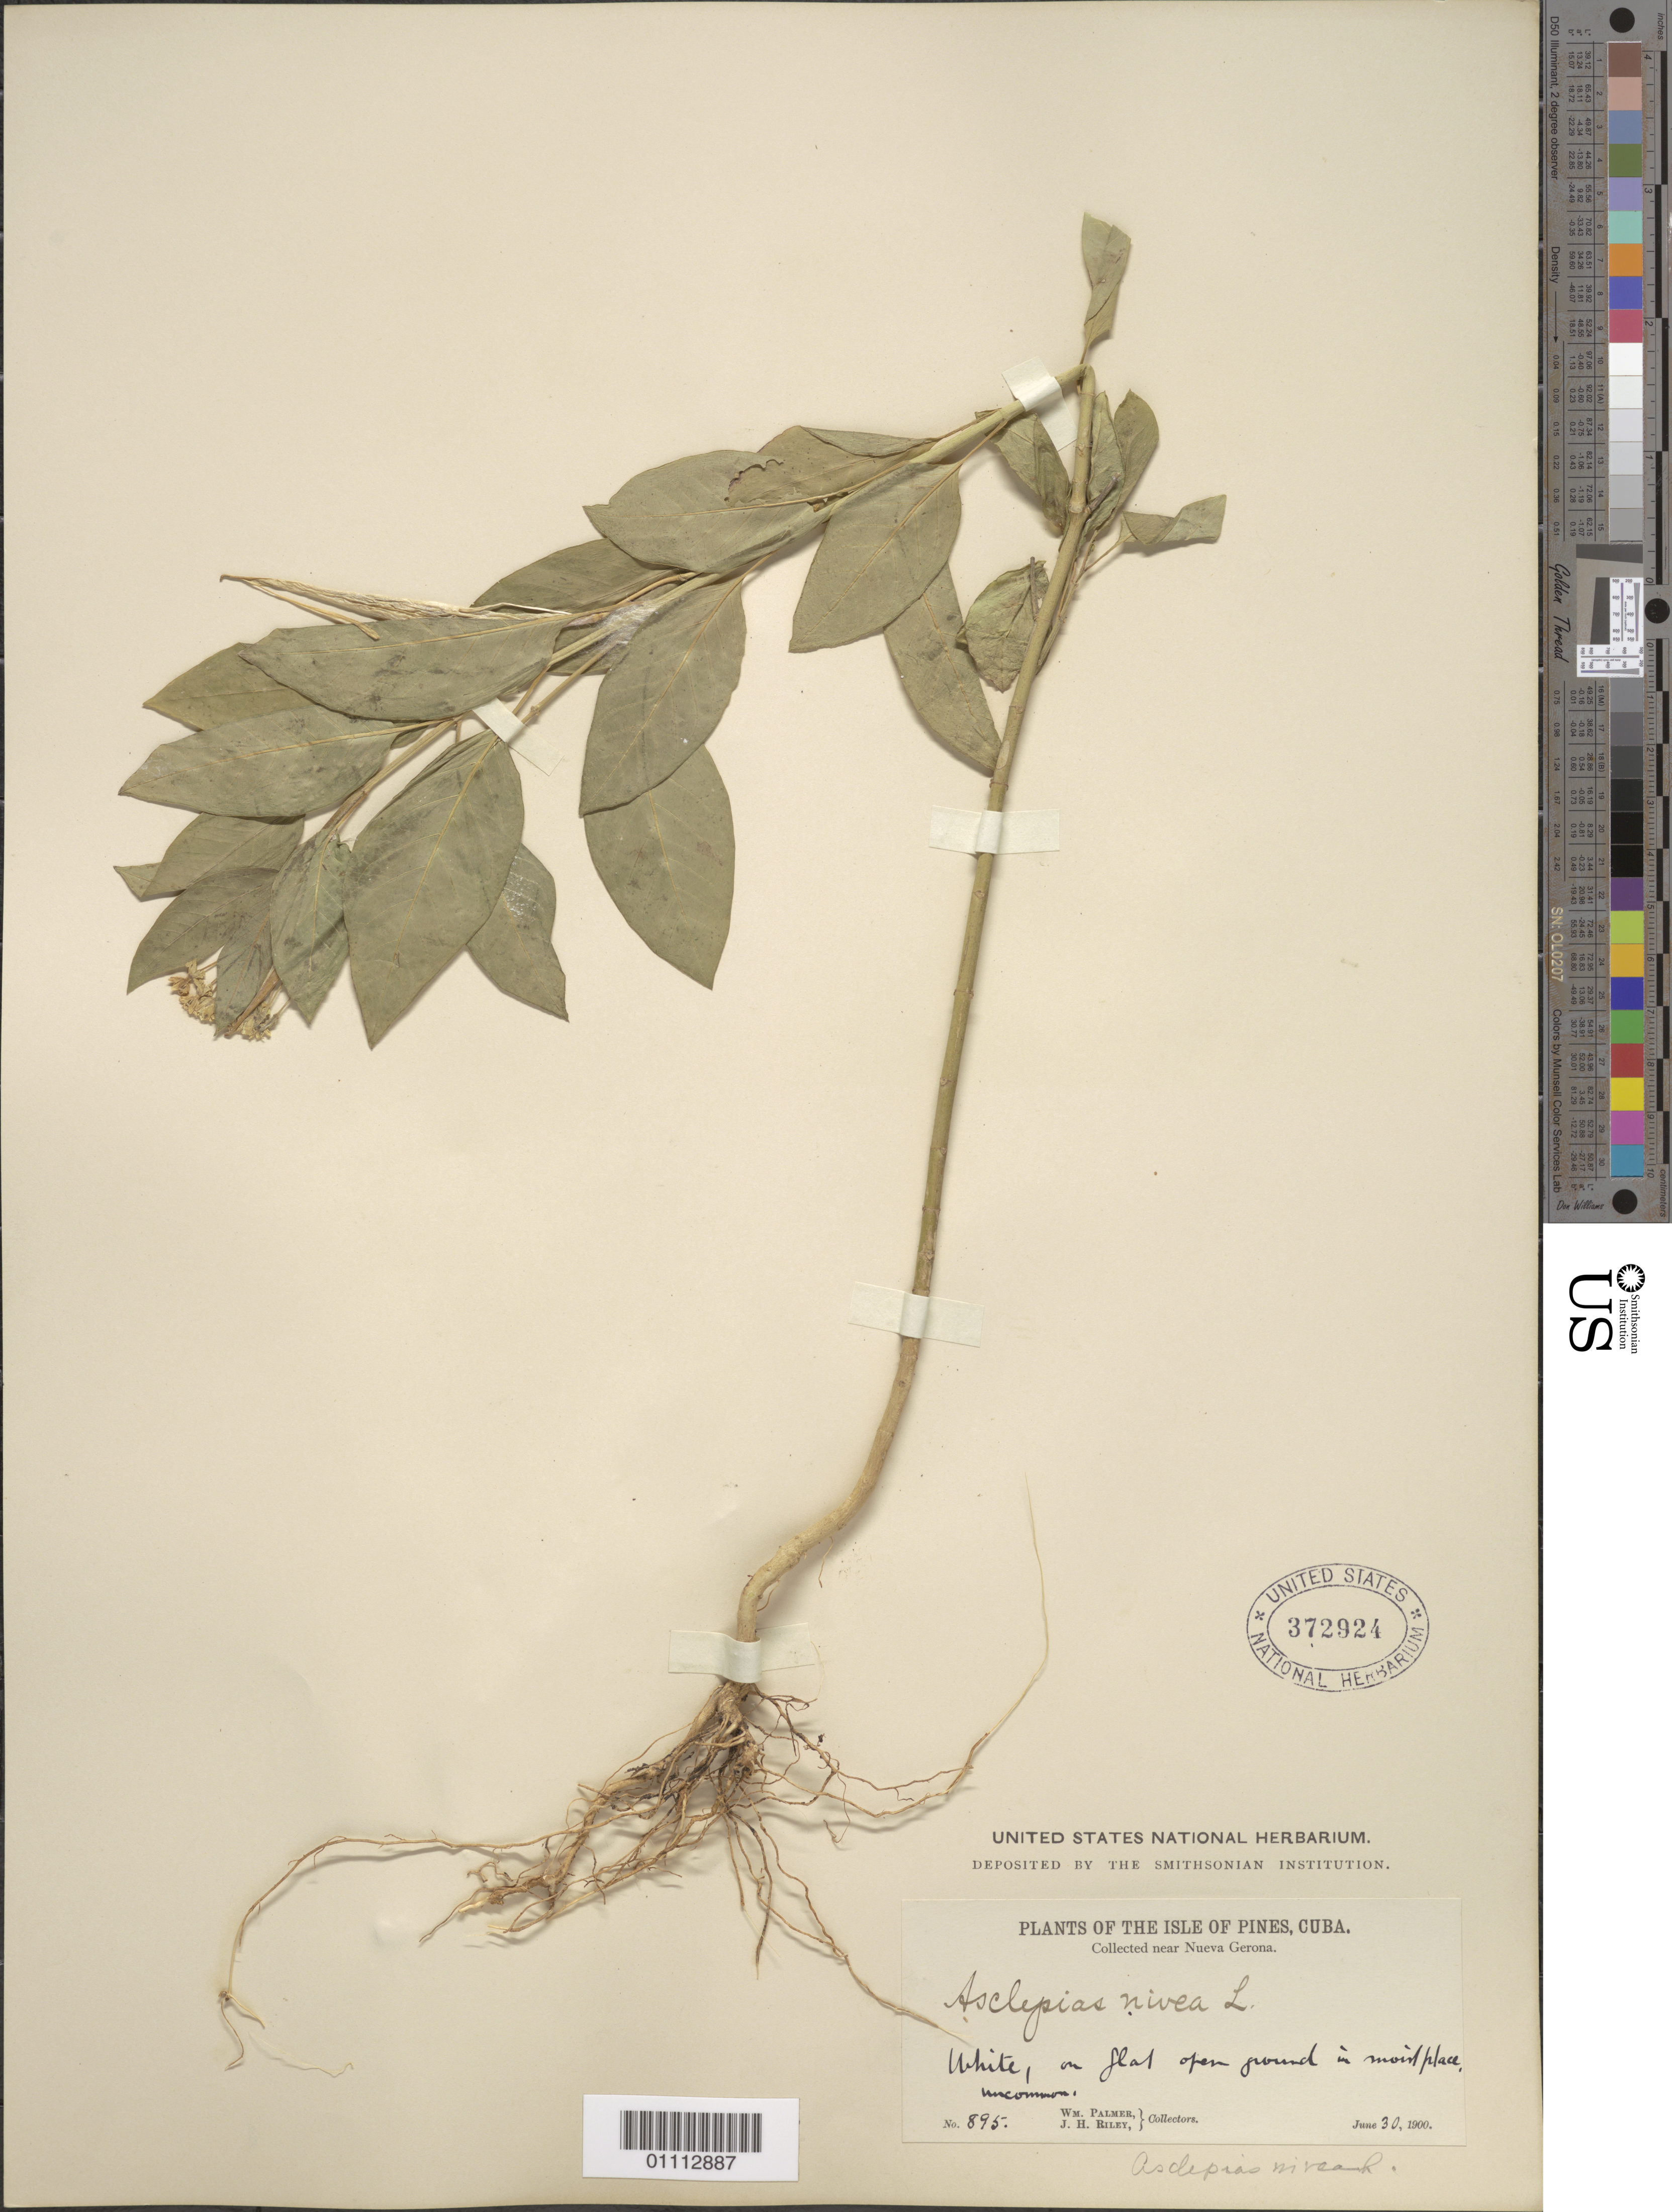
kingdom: Plantae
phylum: Tracheophyta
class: Magnoliopsida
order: Gentianales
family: Apocynaceae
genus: Asclepias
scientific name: Asclepias nivea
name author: L.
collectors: W. Palmer & J. H. Riley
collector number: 895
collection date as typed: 30 Jun 1900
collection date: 1900-06-30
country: Cuba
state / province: Isla de La Juventud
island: Isla de la Juventud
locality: Isle of Pines, Collected near Nueva Gerona On flat open ground in moist place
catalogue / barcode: US 372924